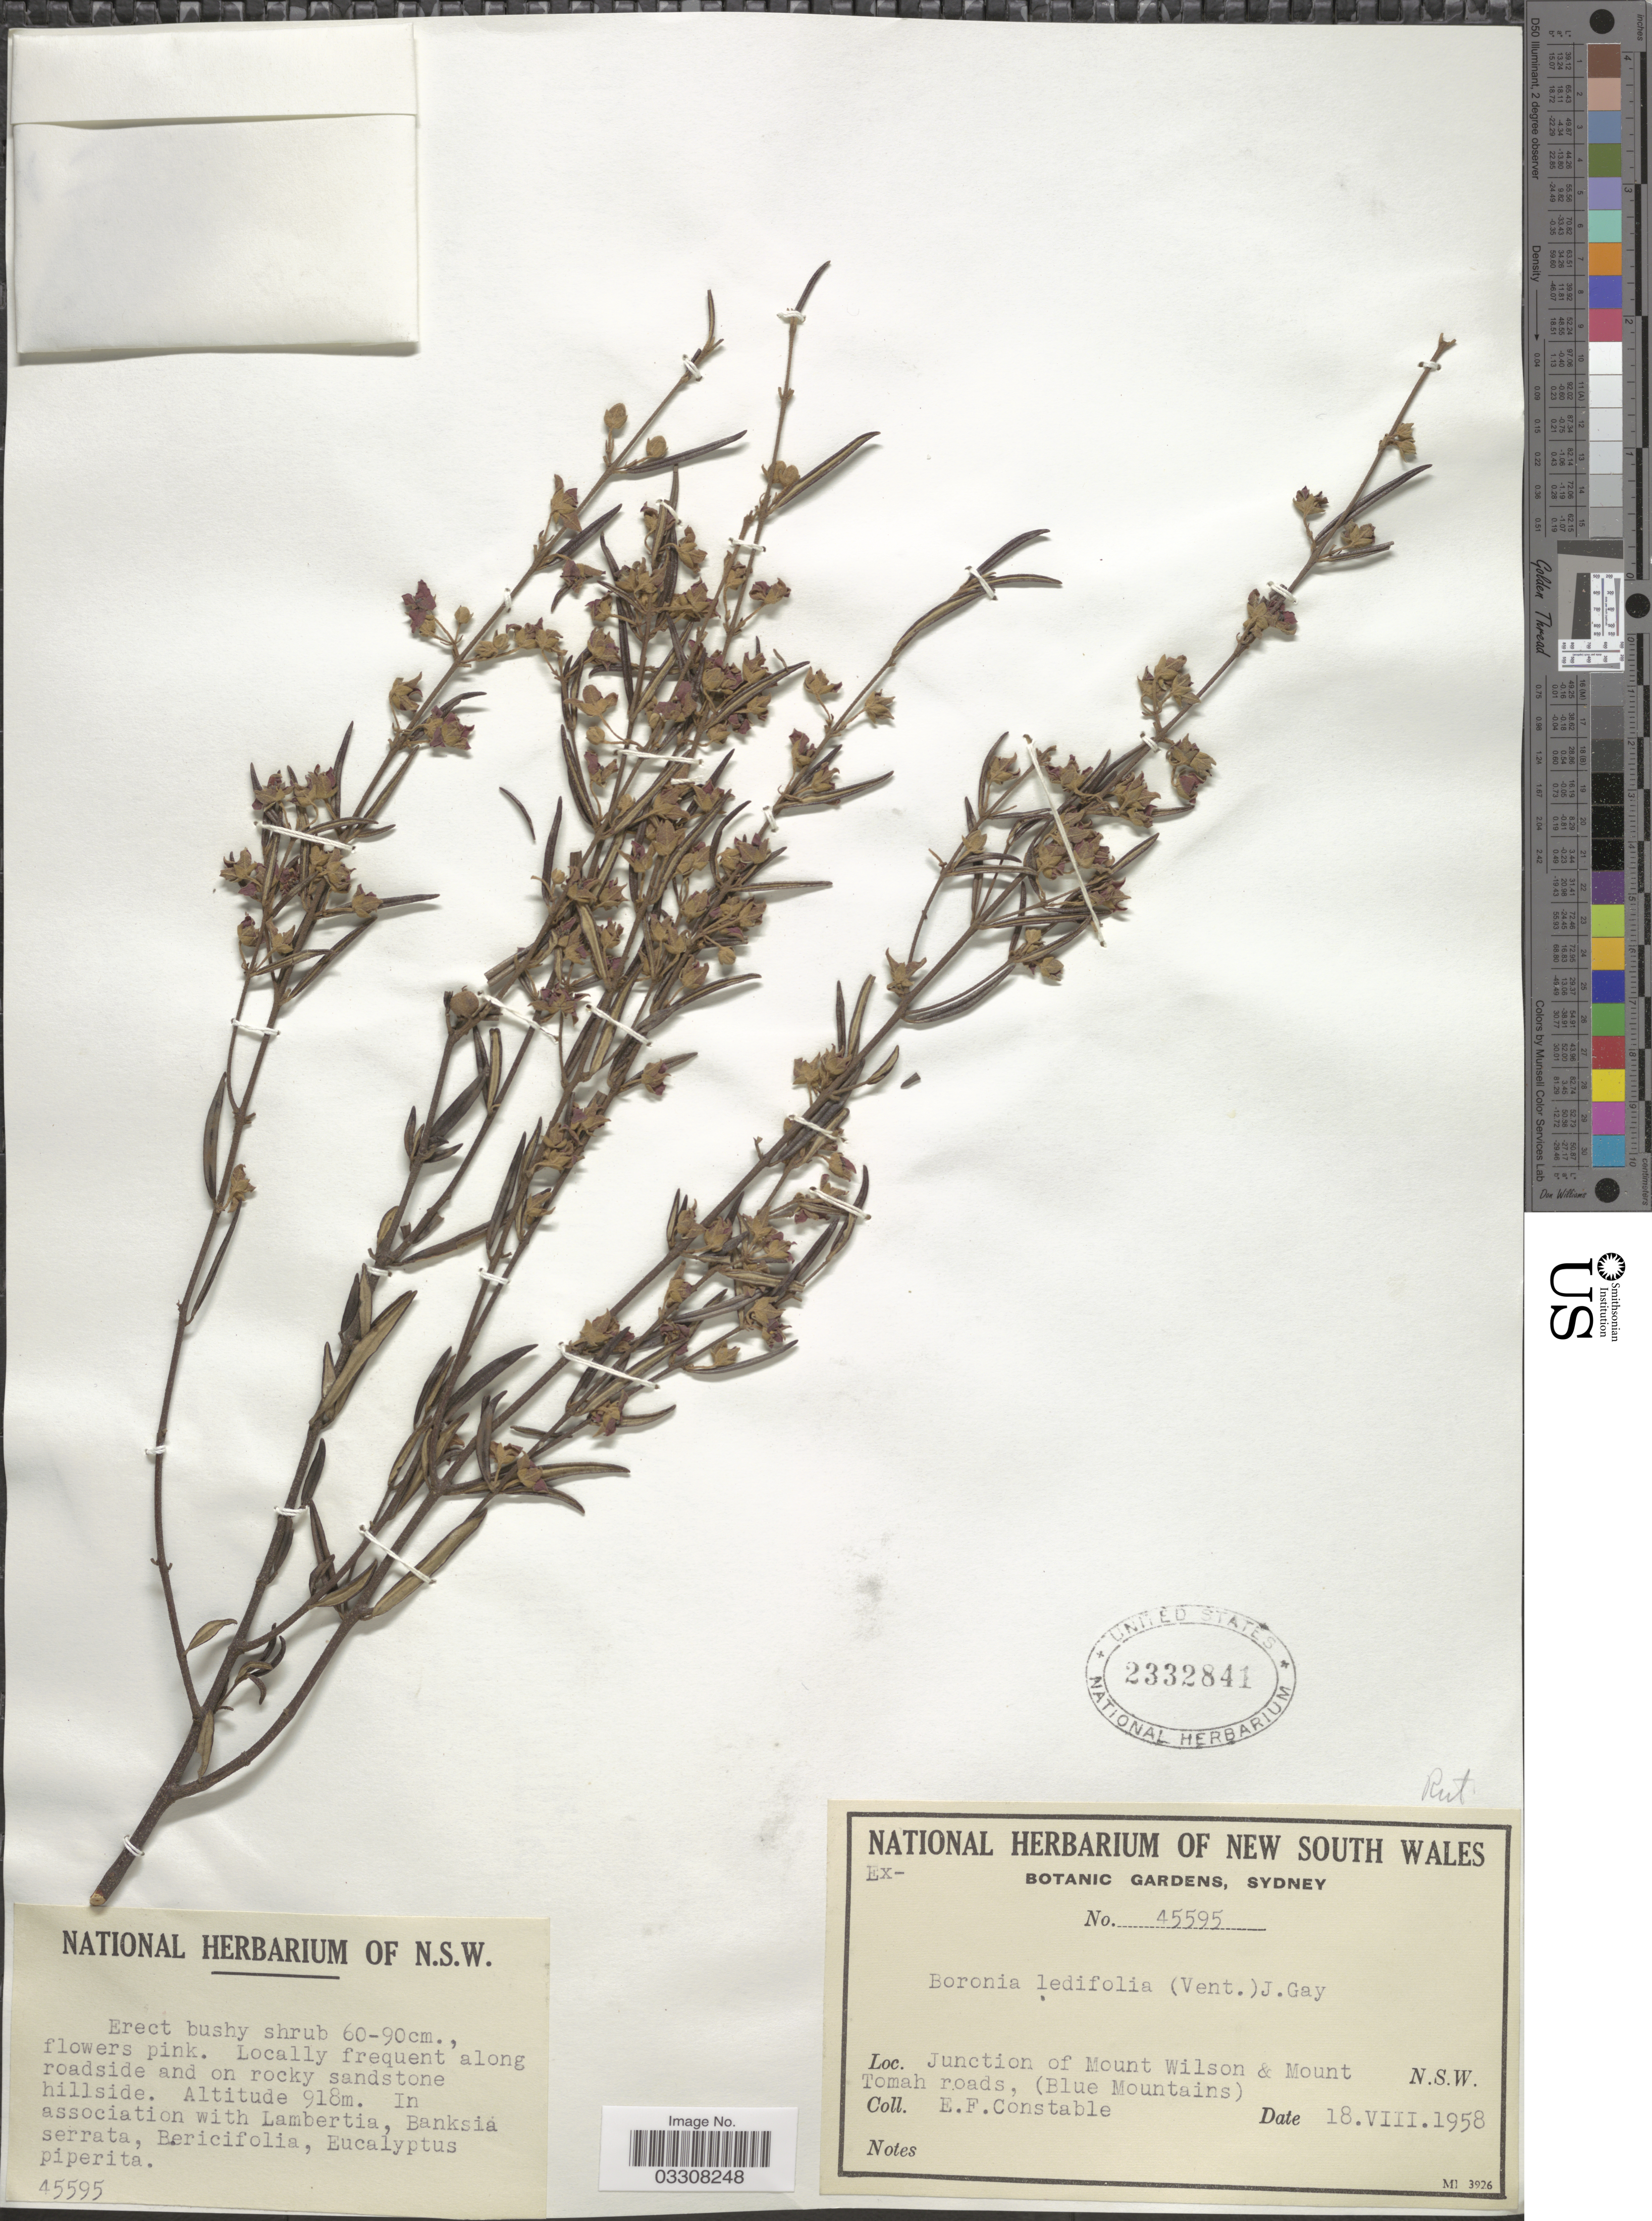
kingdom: Plantae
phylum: Tracheophyta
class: Magnoliopsida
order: Sapindales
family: Rutaceae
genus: Boronia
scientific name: Boronia ledifolia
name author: (Vent.) DC.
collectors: E. F. Constable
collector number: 45595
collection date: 1958-08-18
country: Australia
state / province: New South Wales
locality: Junction of Mount Wilson & Mount Tomah roads, (Blue Mountains).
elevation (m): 918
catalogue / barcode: US 2332841